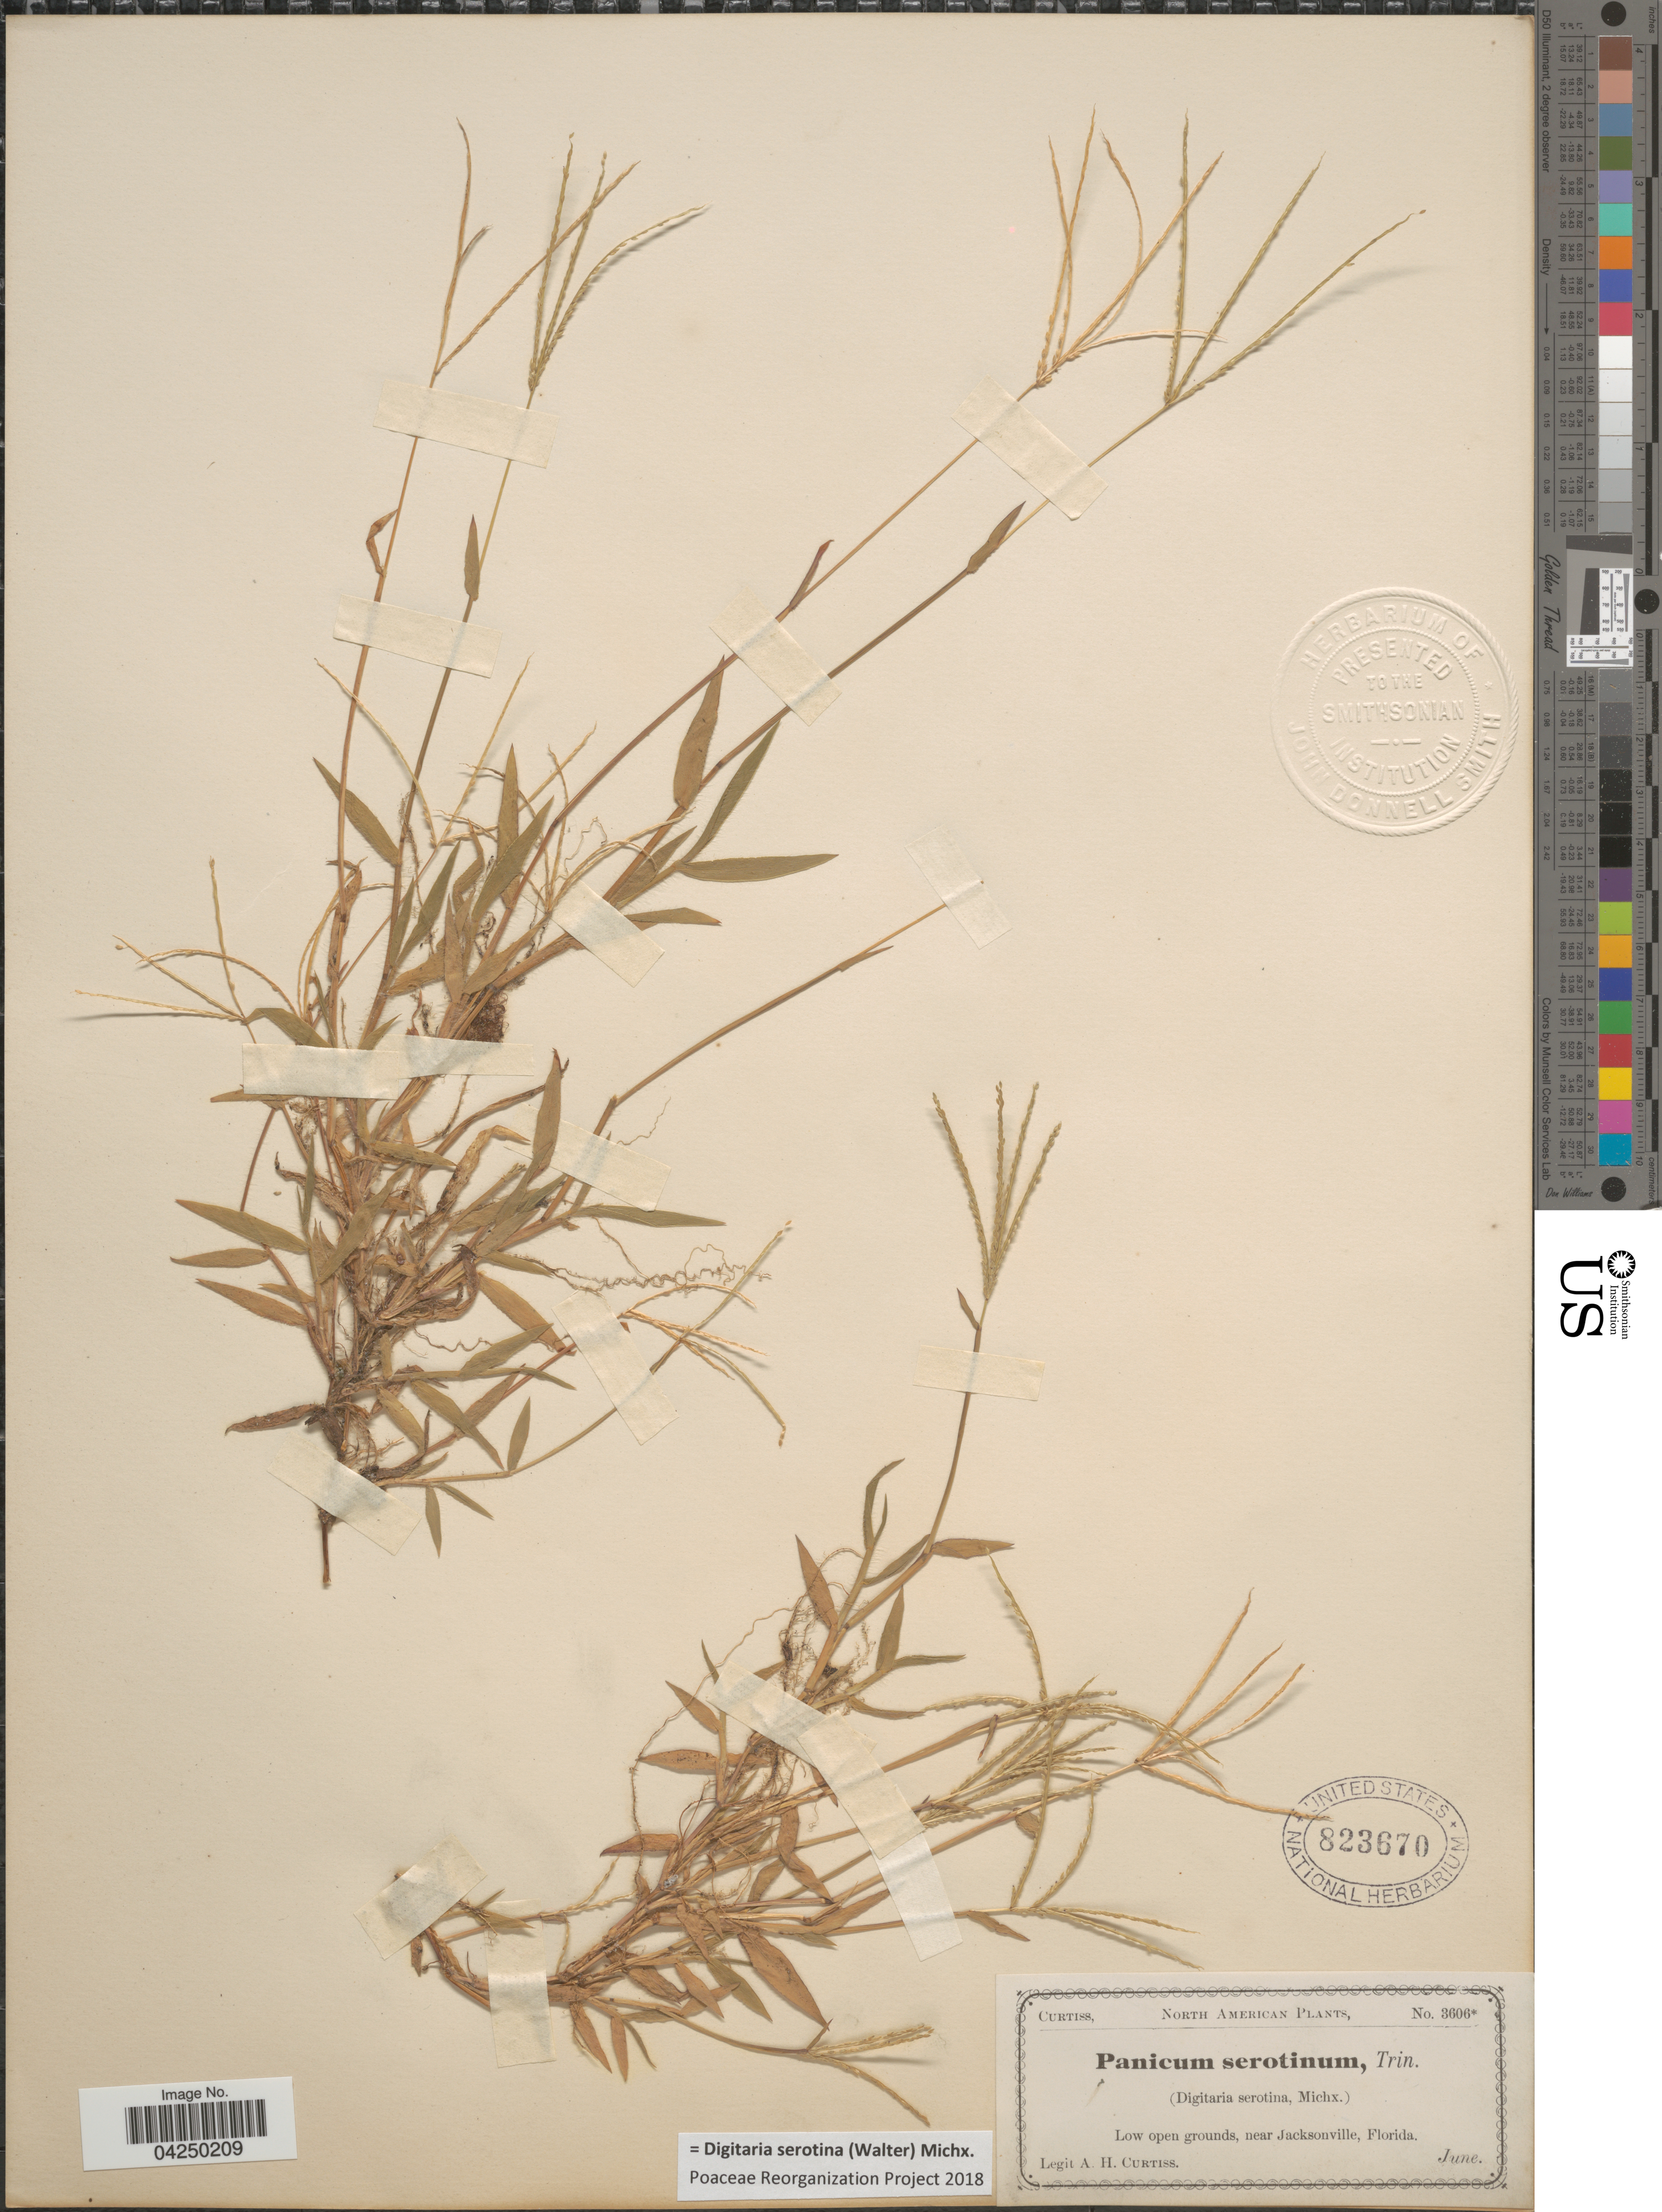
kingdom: Plantae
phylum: Tracheophyta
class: Liliopsida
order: Poales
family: Poaceae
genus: Digitaria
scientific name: Digitaria serotina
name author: (Walter) Michx.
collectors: A. H. Curtiss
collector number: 3606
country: United States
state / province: Florida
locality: Low open grounds, near Jacksonville.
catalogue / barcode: US 823670